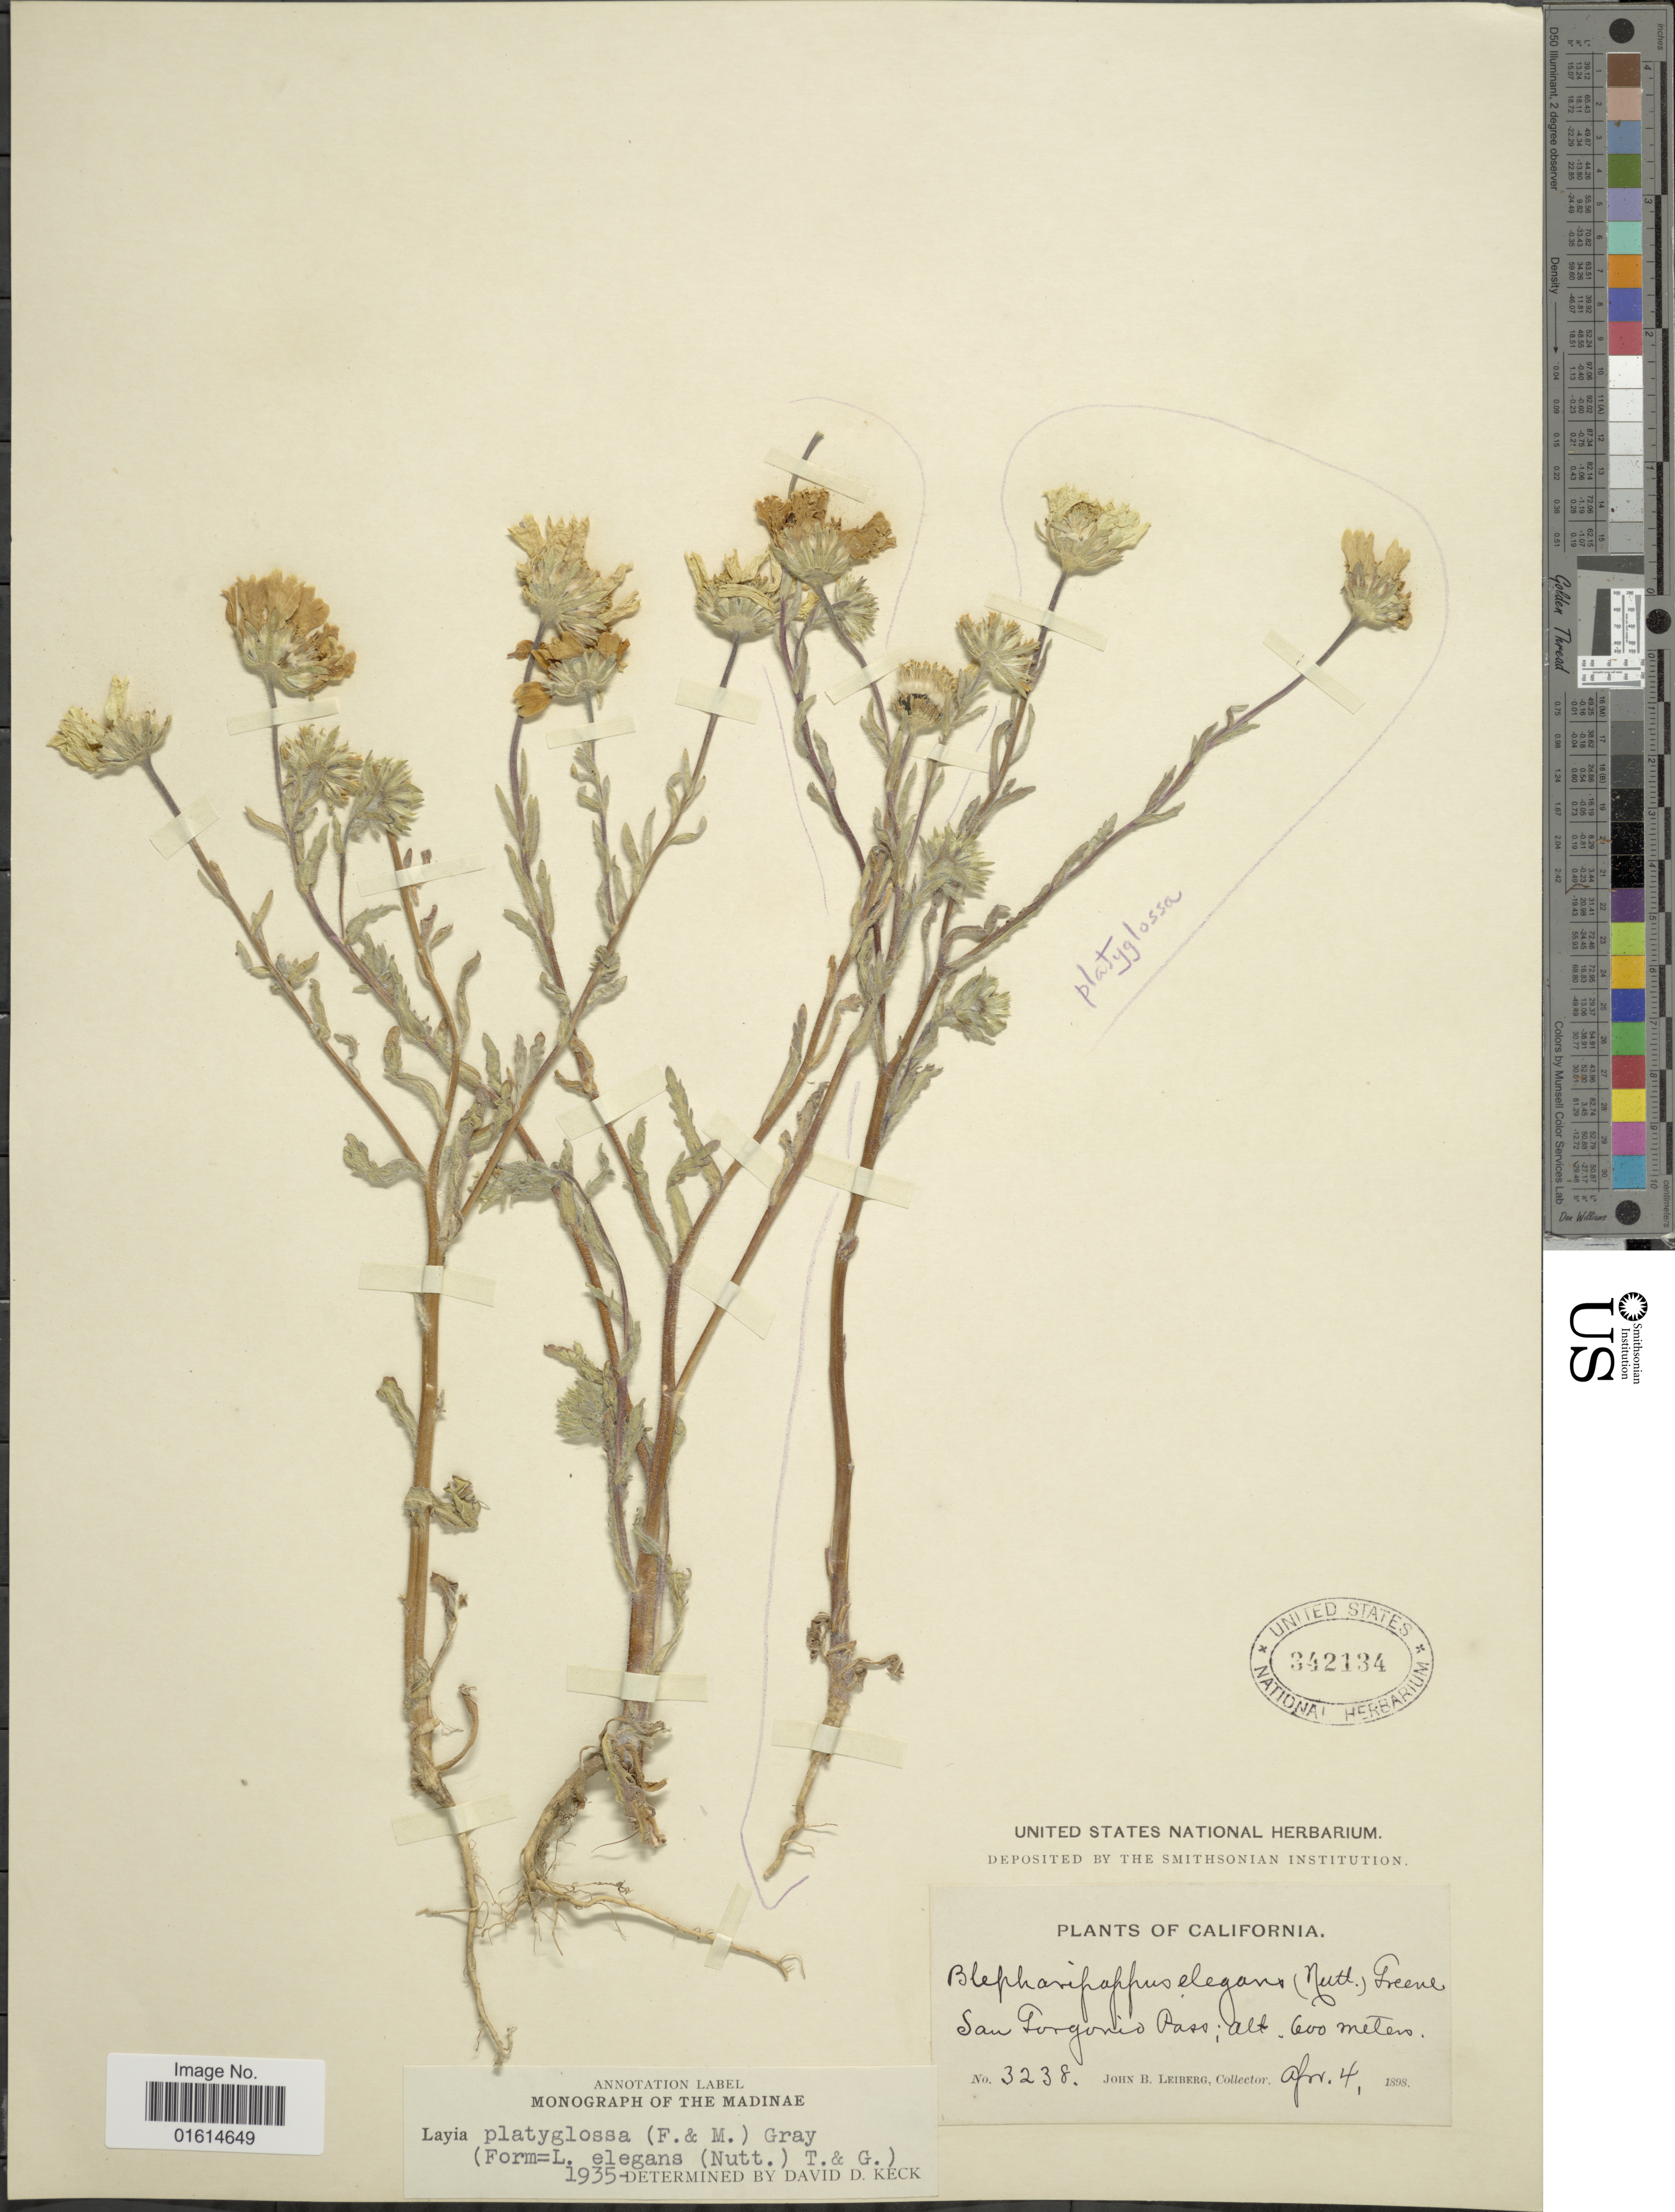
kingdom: Plantae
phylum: Tracheophyta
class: Magnoliopsida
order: Asterales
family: Asteraceae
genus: Layia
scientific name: Layia platyglossa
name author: (Fisch.) A. Gray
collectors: J. B. Leiberg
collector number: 3238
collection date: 1898-04-04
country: United States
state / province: California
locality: San Gorgorio Pass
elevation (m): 600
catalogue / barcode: US 342134